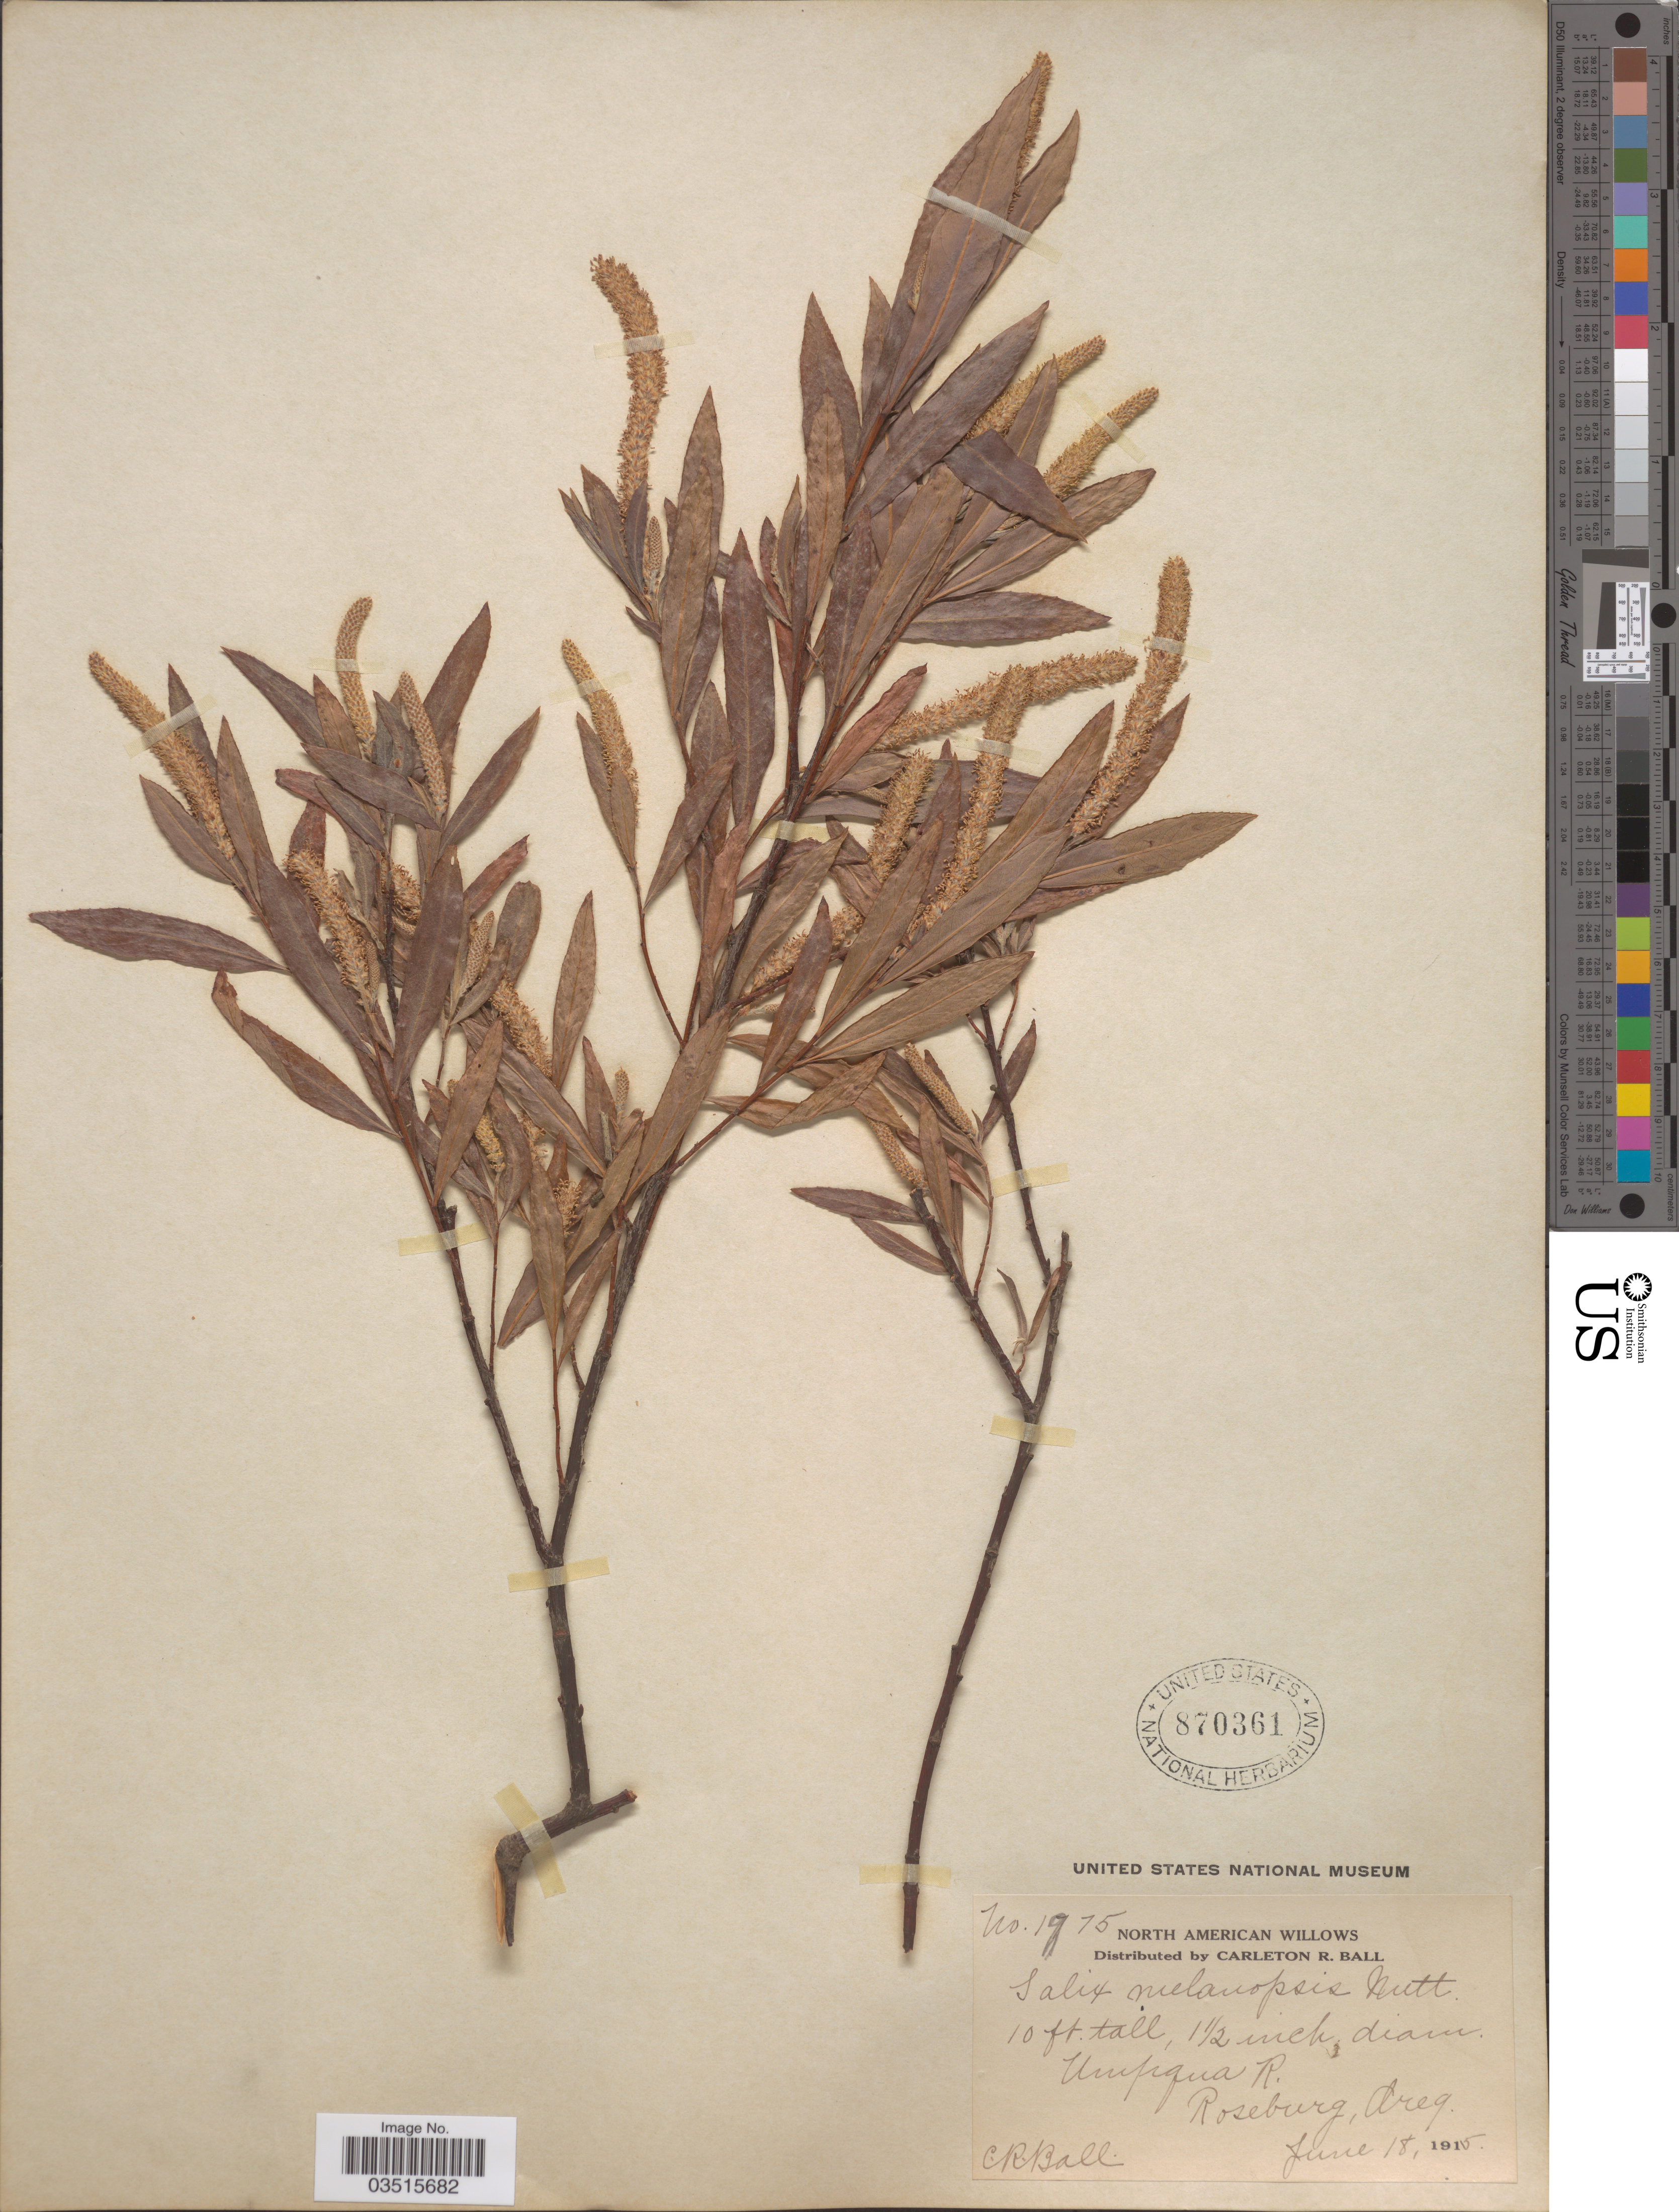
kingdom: Plantae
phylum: Tracheophyta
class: Magnoliopsida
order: Malpighiales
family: Salicaceae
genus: Salix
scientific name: Salix melanopsis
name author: Nutt.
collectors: C. R. Ball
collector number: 1975*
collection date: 1915-06-18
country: United States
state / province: Oregon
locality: Umpqua R., Roseburg.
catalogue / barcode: US 870361